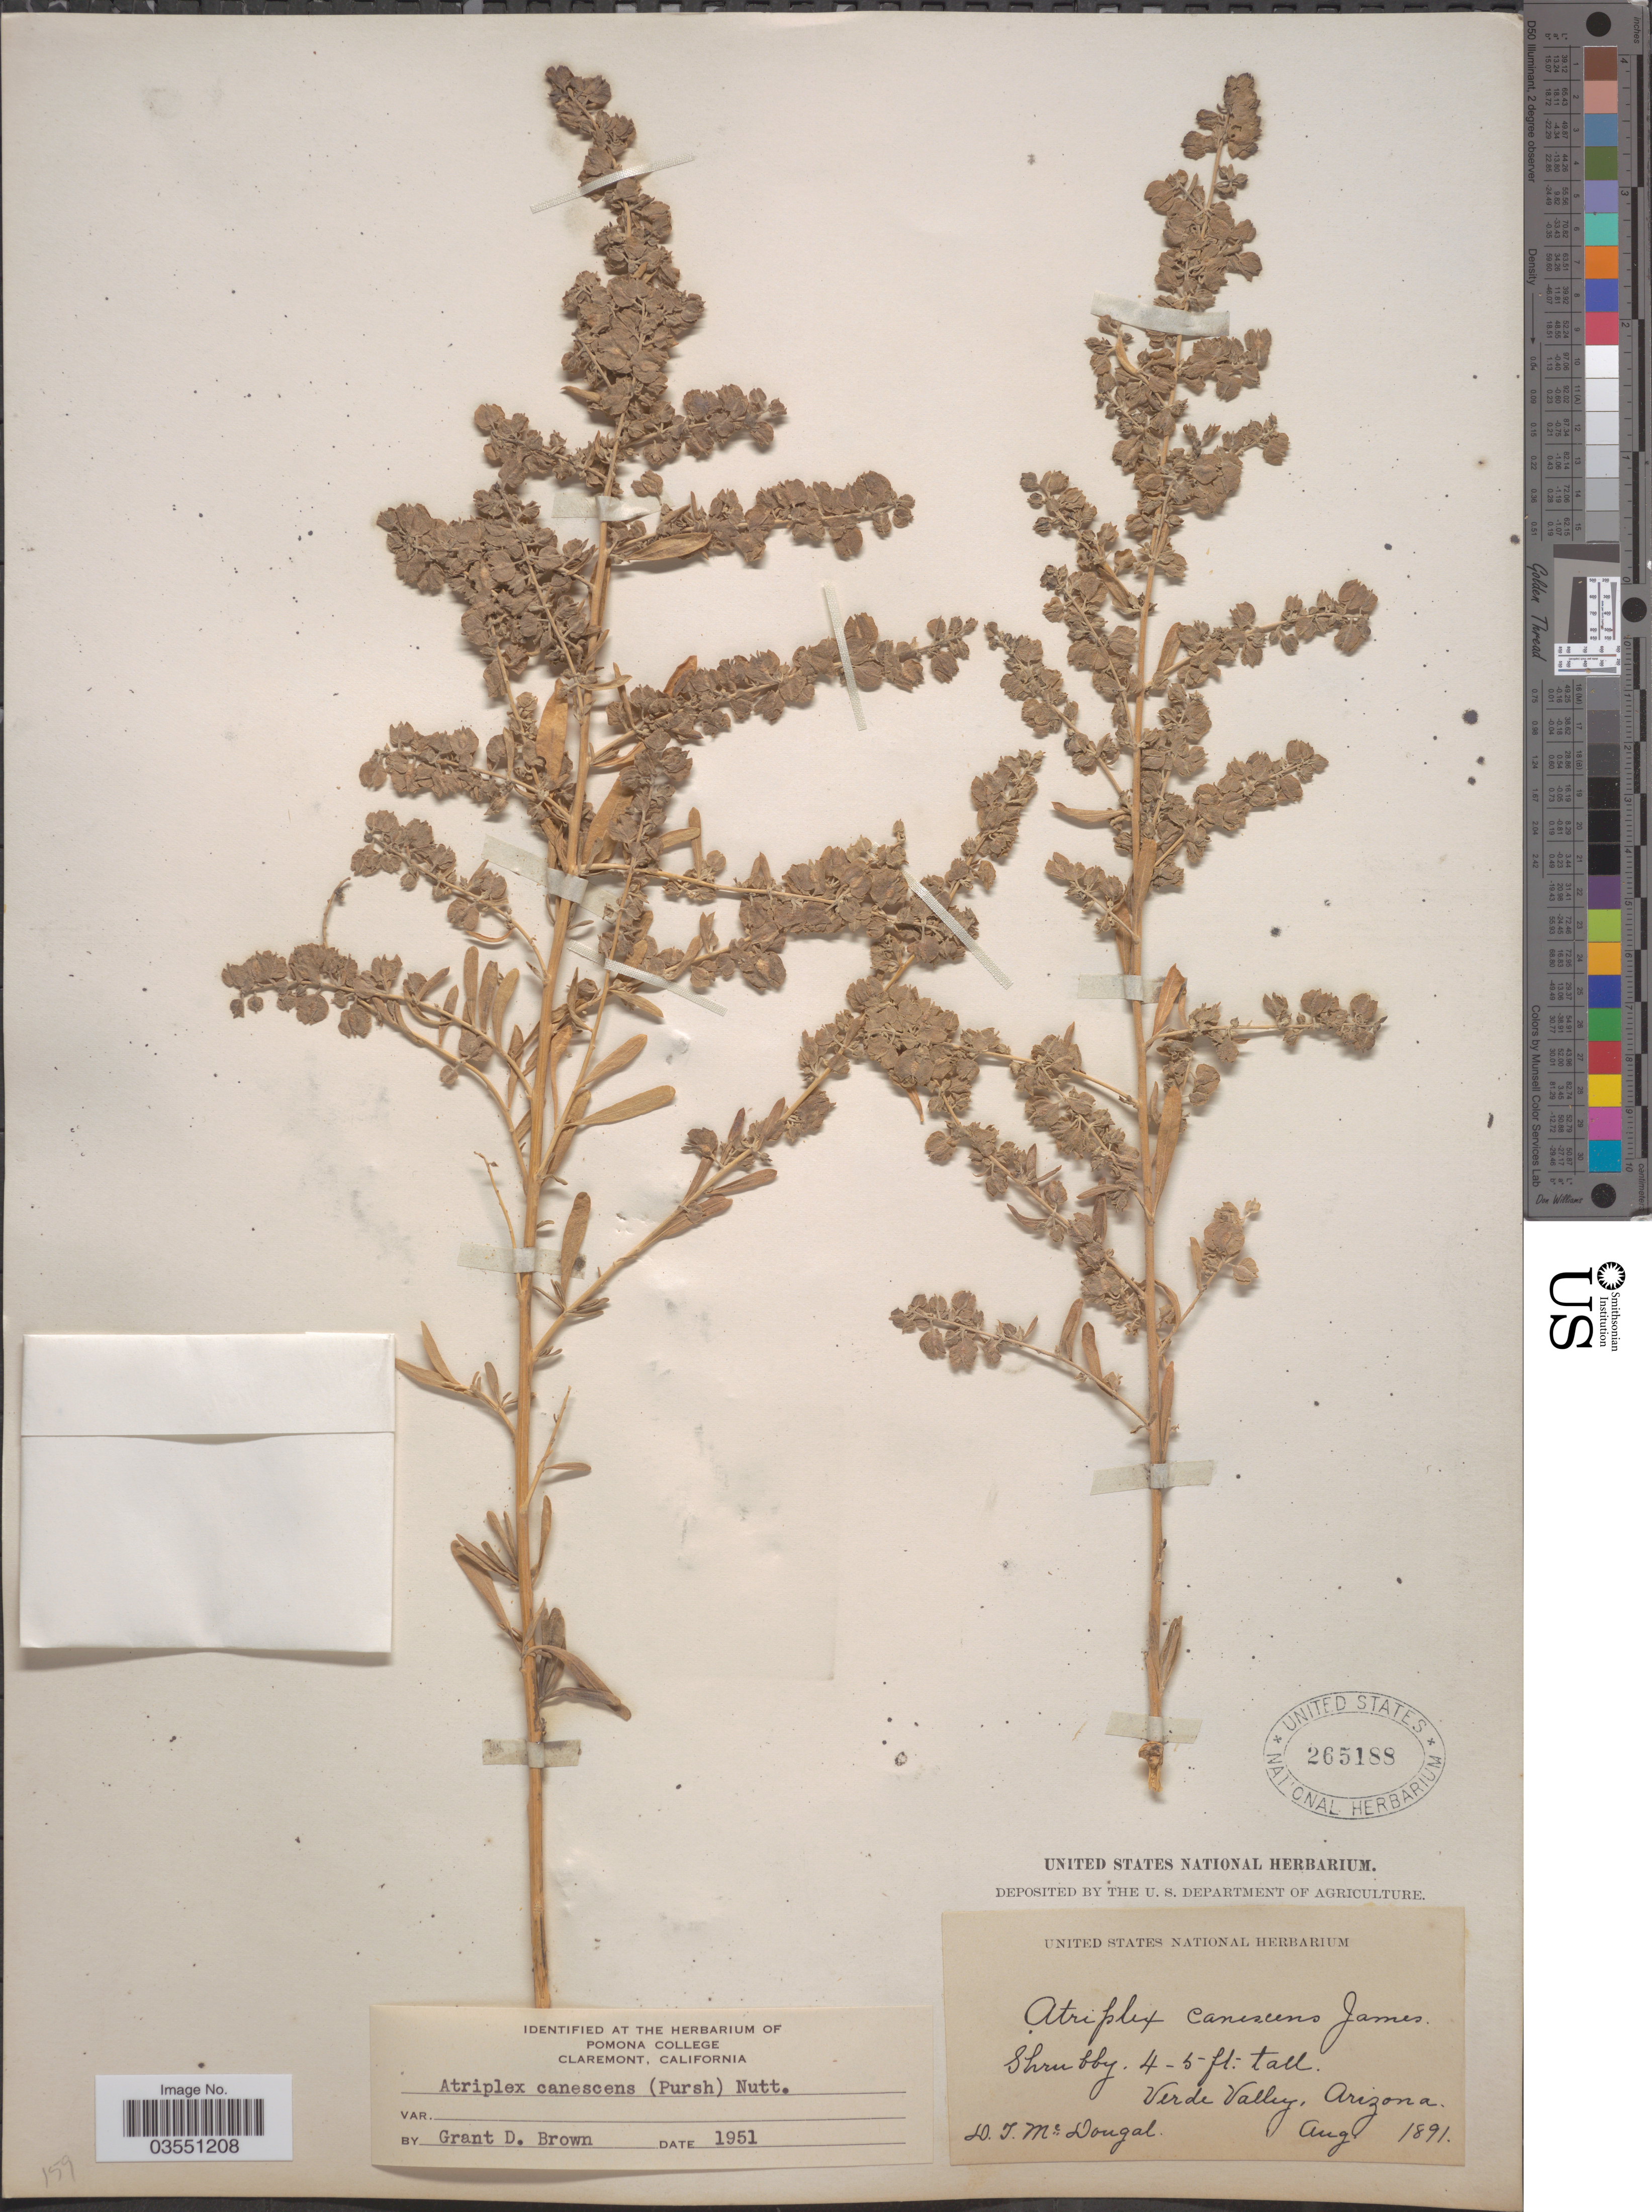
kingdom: Plantae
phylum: Tracheophyta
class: Magnoliopsida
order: Caryophyllales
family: Amaranthaceae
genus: Atriplex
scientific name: Atriplex canescens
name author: (Pursh) Nutt.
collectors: D. Mcdougal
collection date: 1891-08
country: United States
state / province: Arizona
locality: Verde Valley.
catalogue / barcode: US 265188